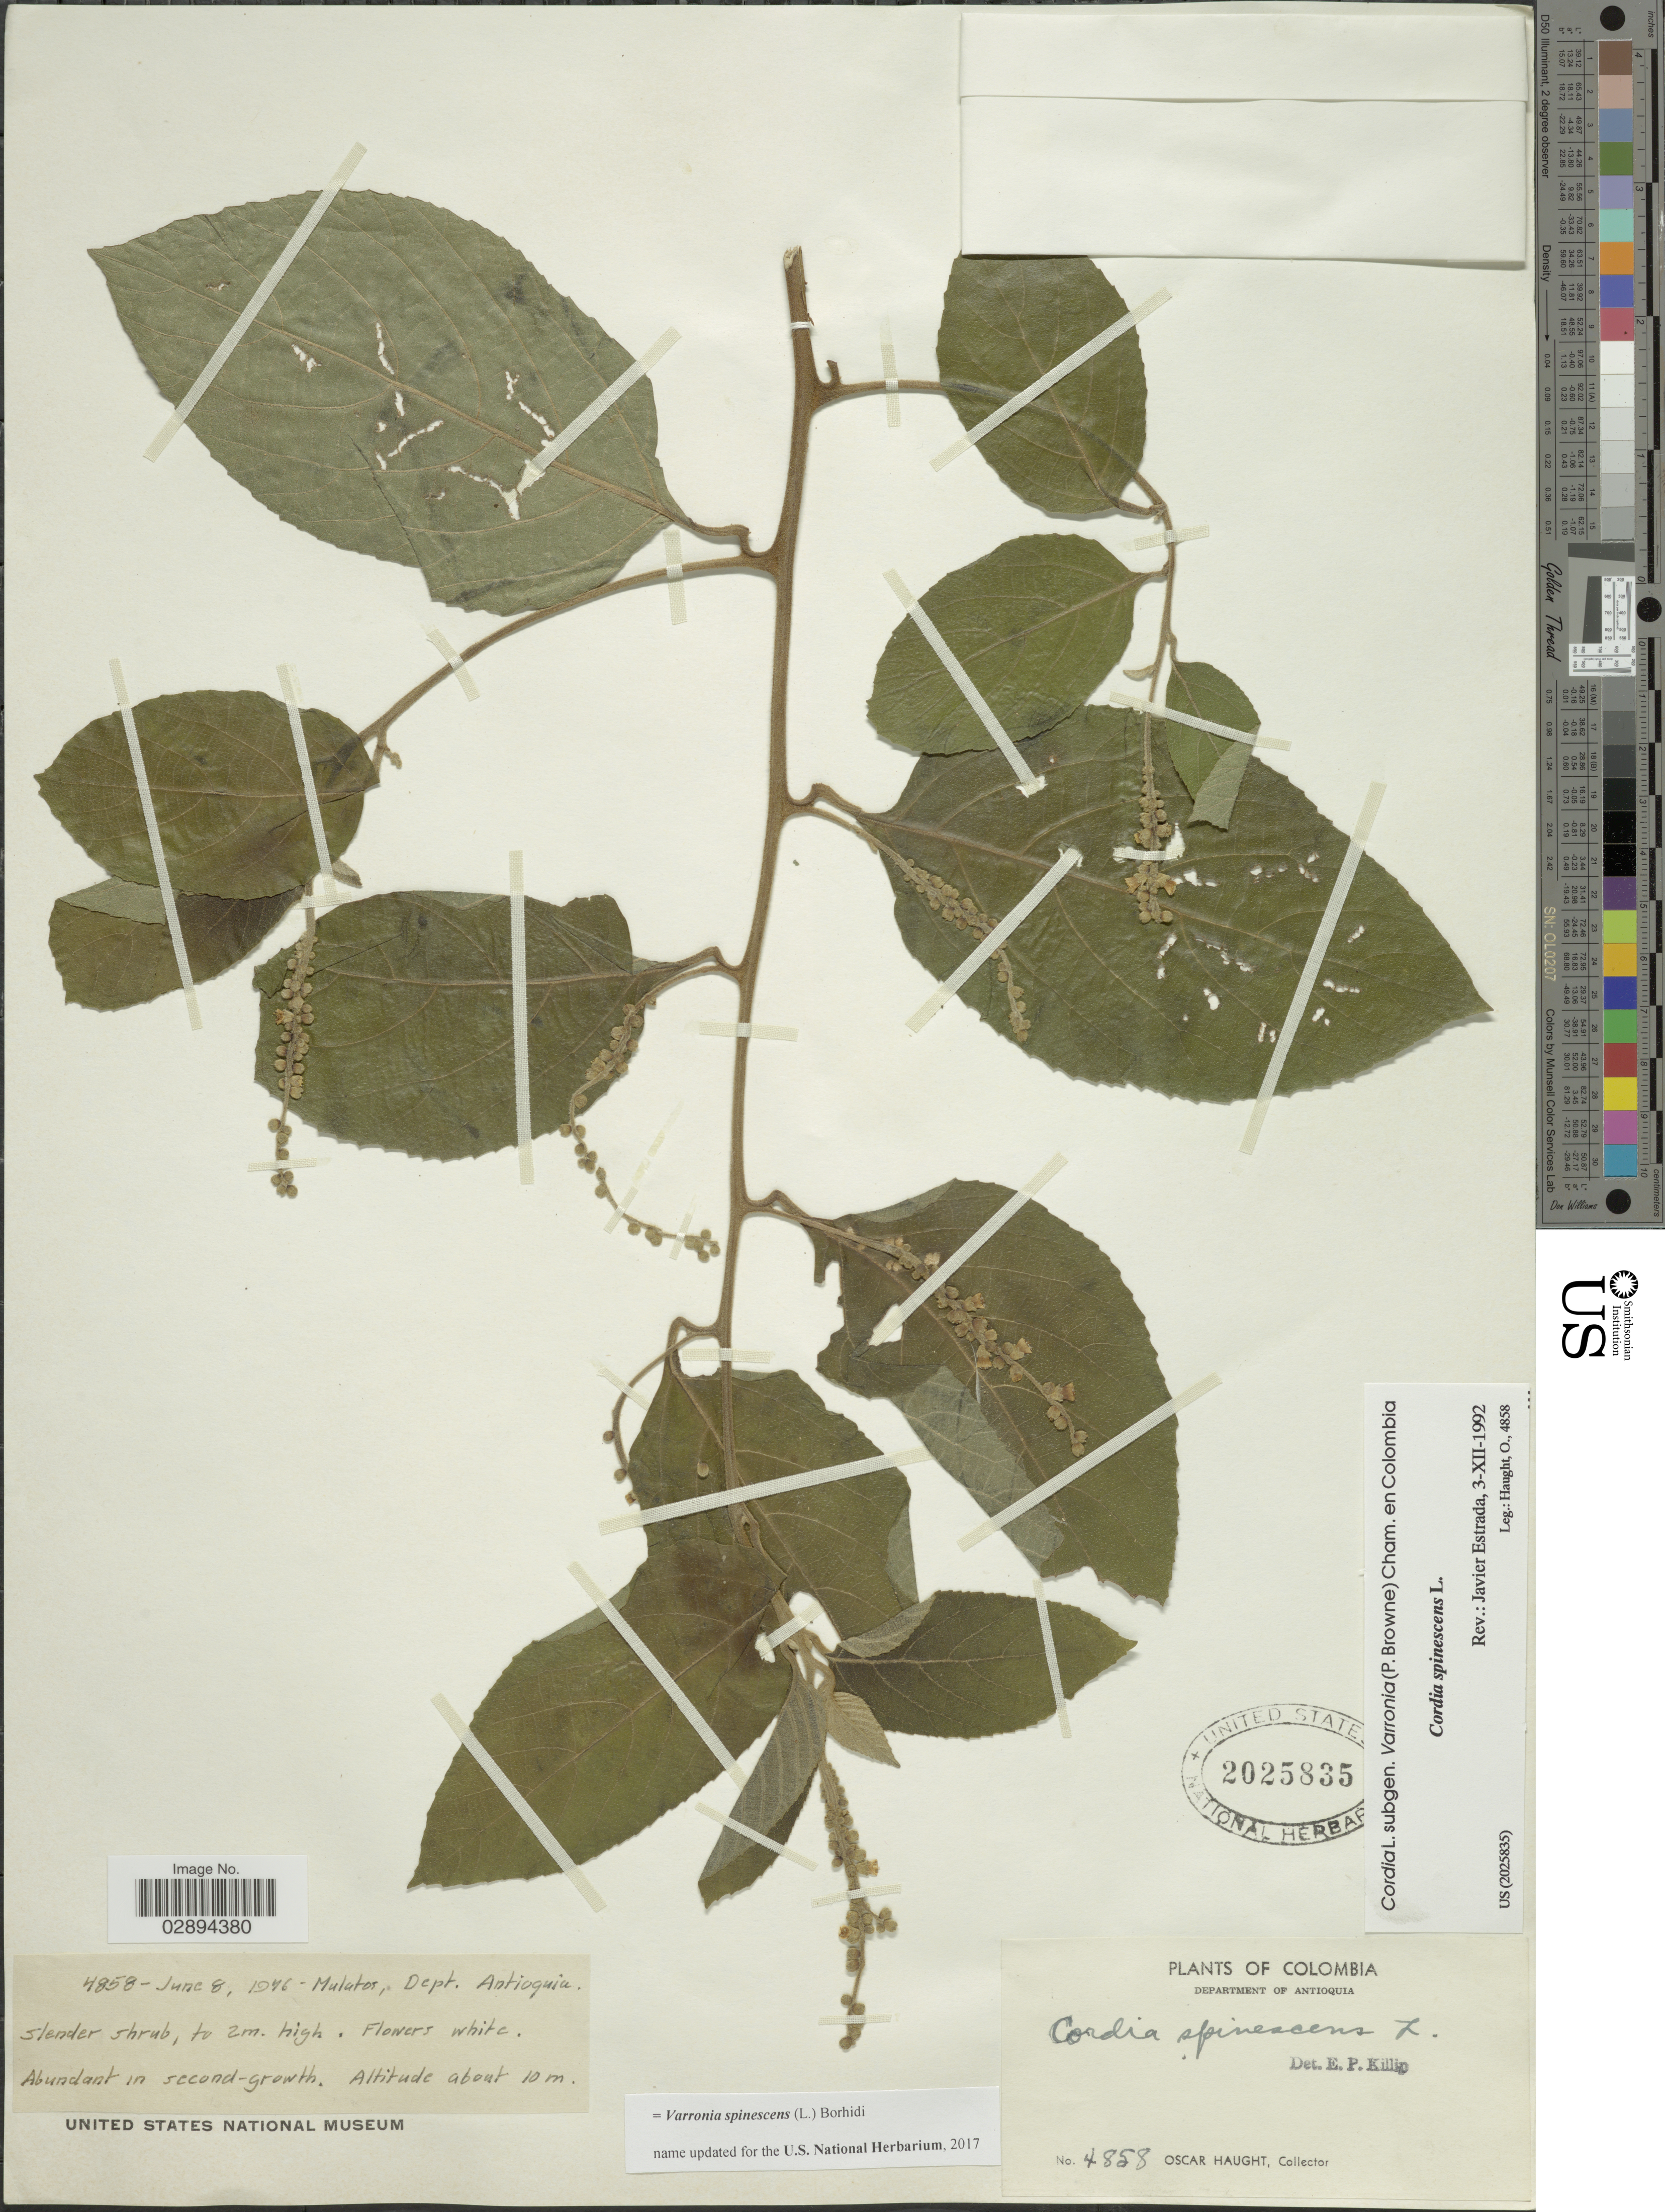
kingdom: Plantae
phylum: Tracheophyta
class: Magnoliopsida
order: Boraginales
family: Cordiaceae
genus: Varronia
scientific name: Varronia spinescens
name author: (L.) Borhidi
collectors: O. Haught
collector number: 4858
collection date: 1946-06-08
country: Colombia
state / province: Antioquia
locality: Malator, Dept. Antioquia.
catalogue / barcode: US 2025835